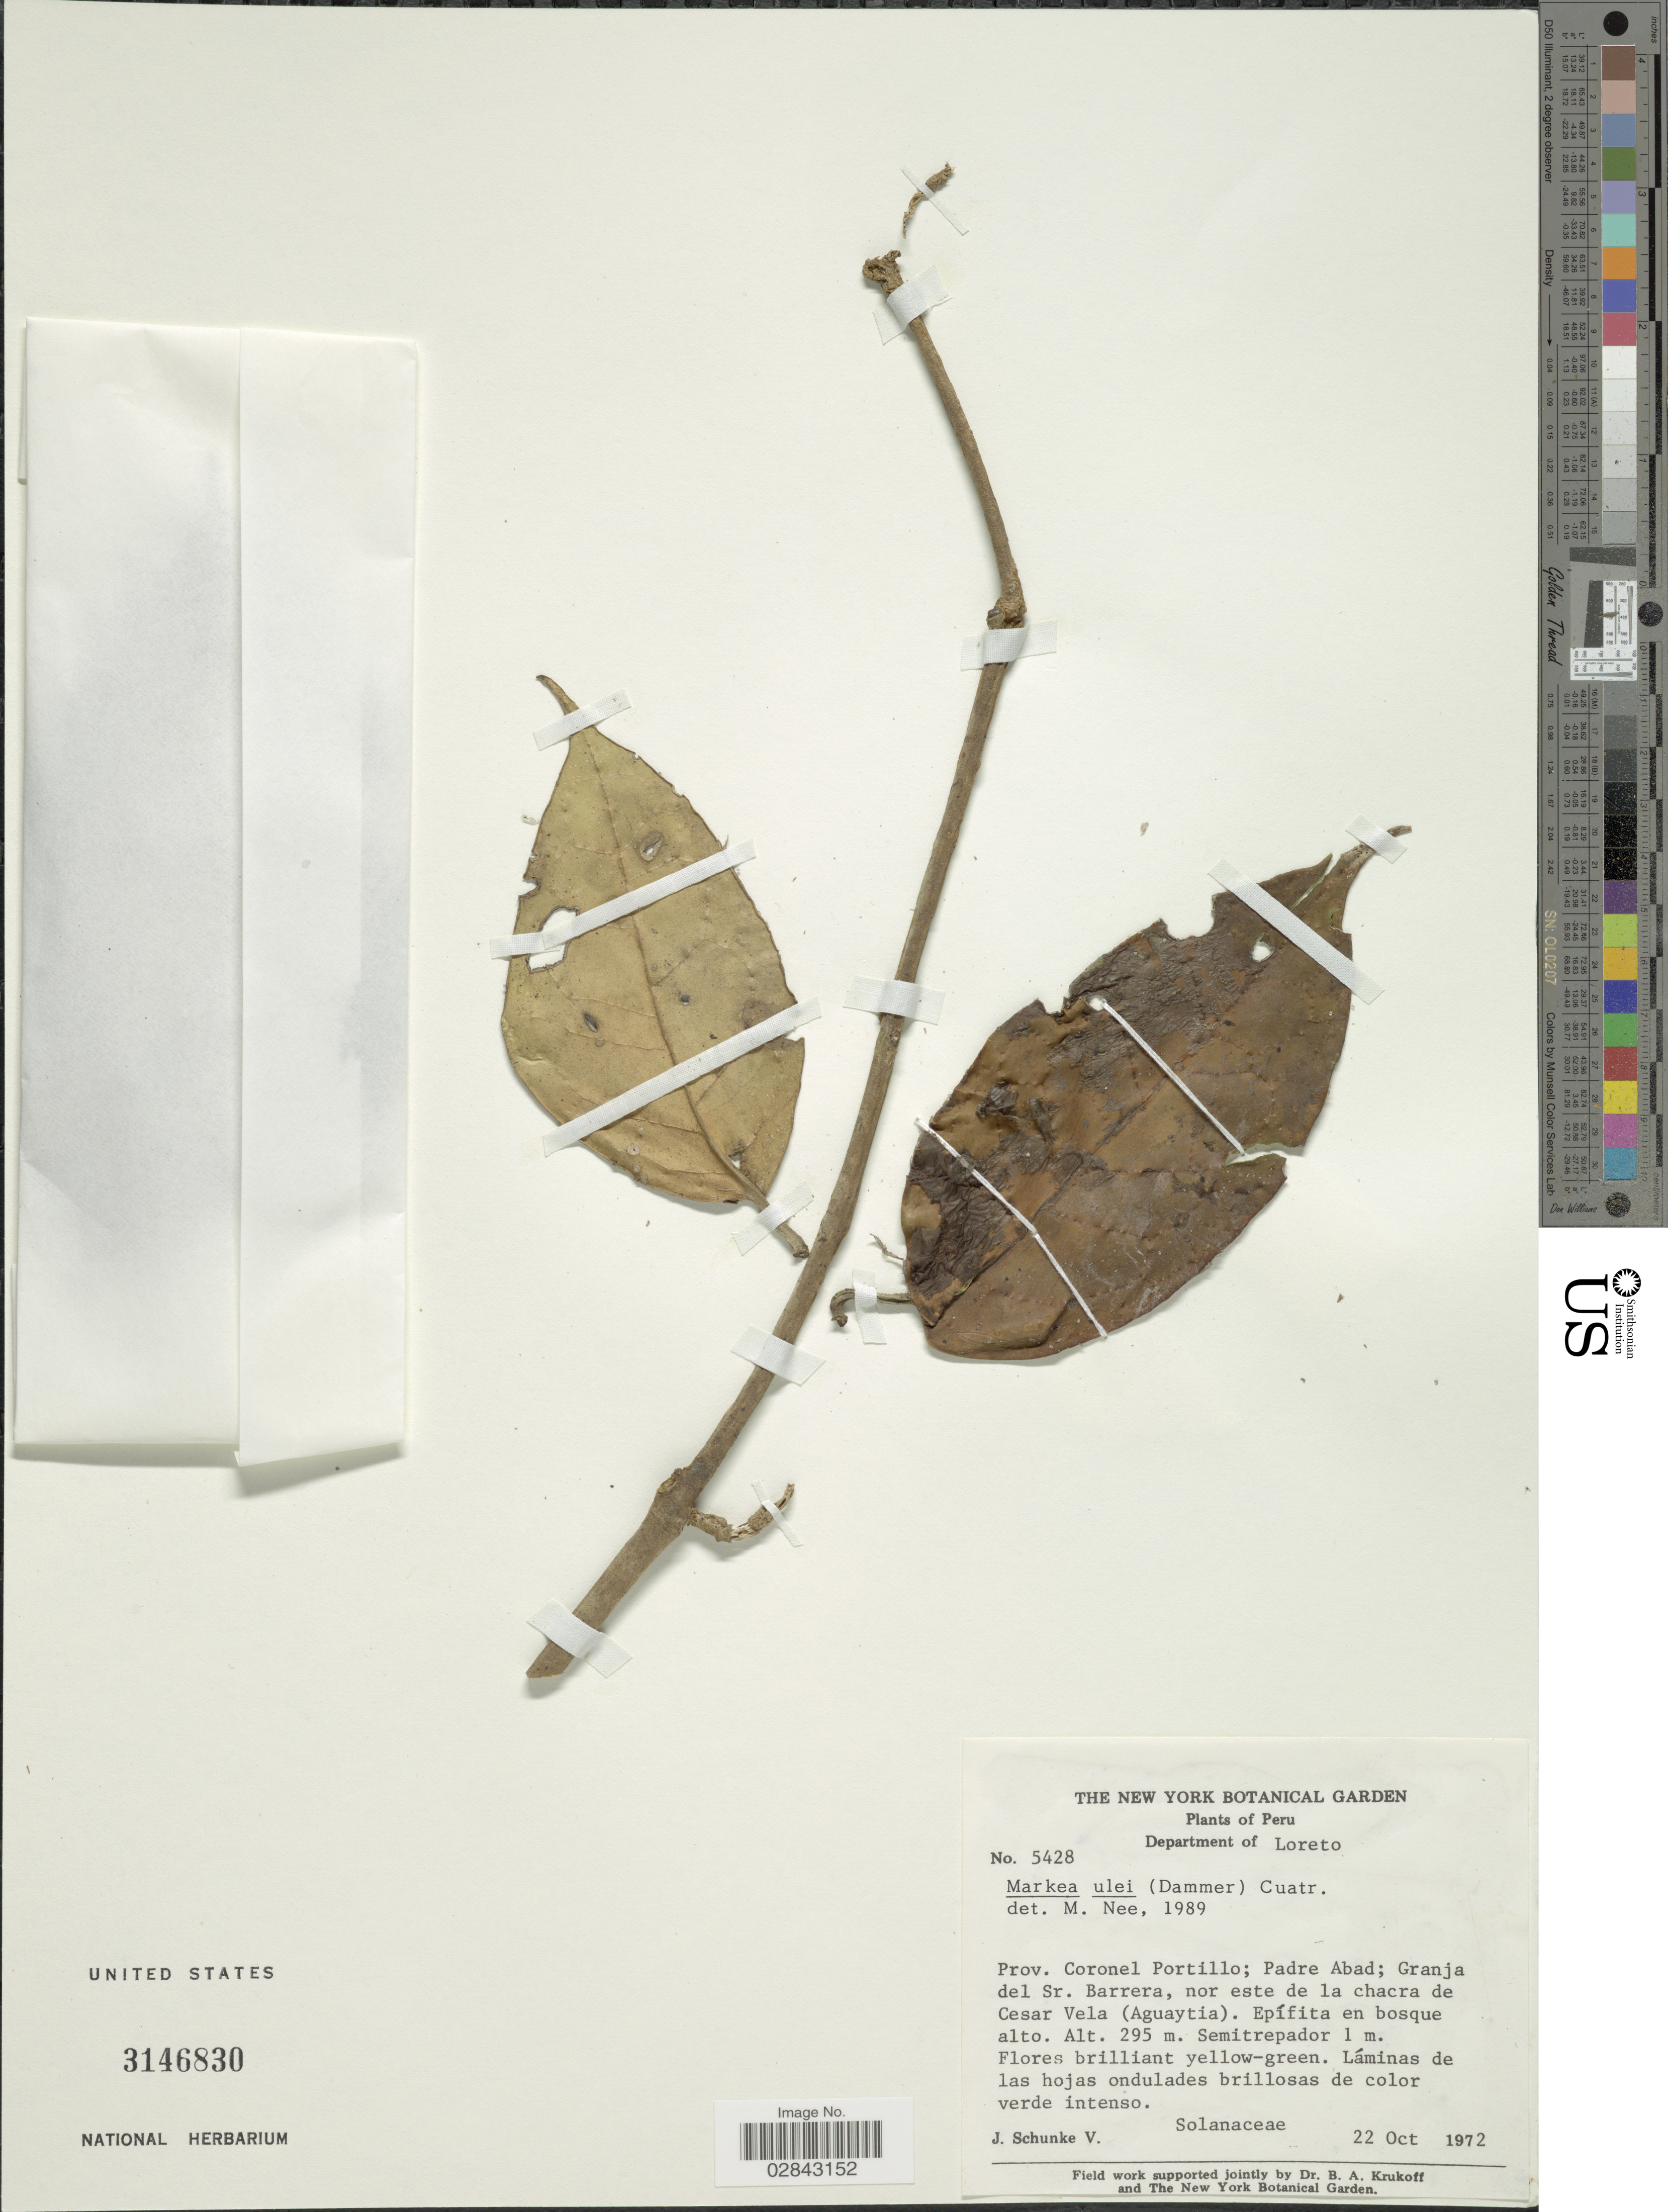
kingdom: Plantae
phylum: Tracheophyta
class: Magnoliopsida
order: Solanales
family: Solanaceae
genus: Hawkesiophyton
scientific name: Hawkesiophyton ulei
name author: (Dammer) Hunz.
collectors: J. Schunke Vigo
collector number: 5428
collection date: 1972-10-22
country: Peru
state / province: Loreto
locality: Department of Loreto. Prov. Coronel Portillo; Padre Abad; Granja del Sr. Barrera, nor este de la chacra de Cesar Vela (Aguaytia).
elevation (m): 295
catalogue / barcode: US 3146830